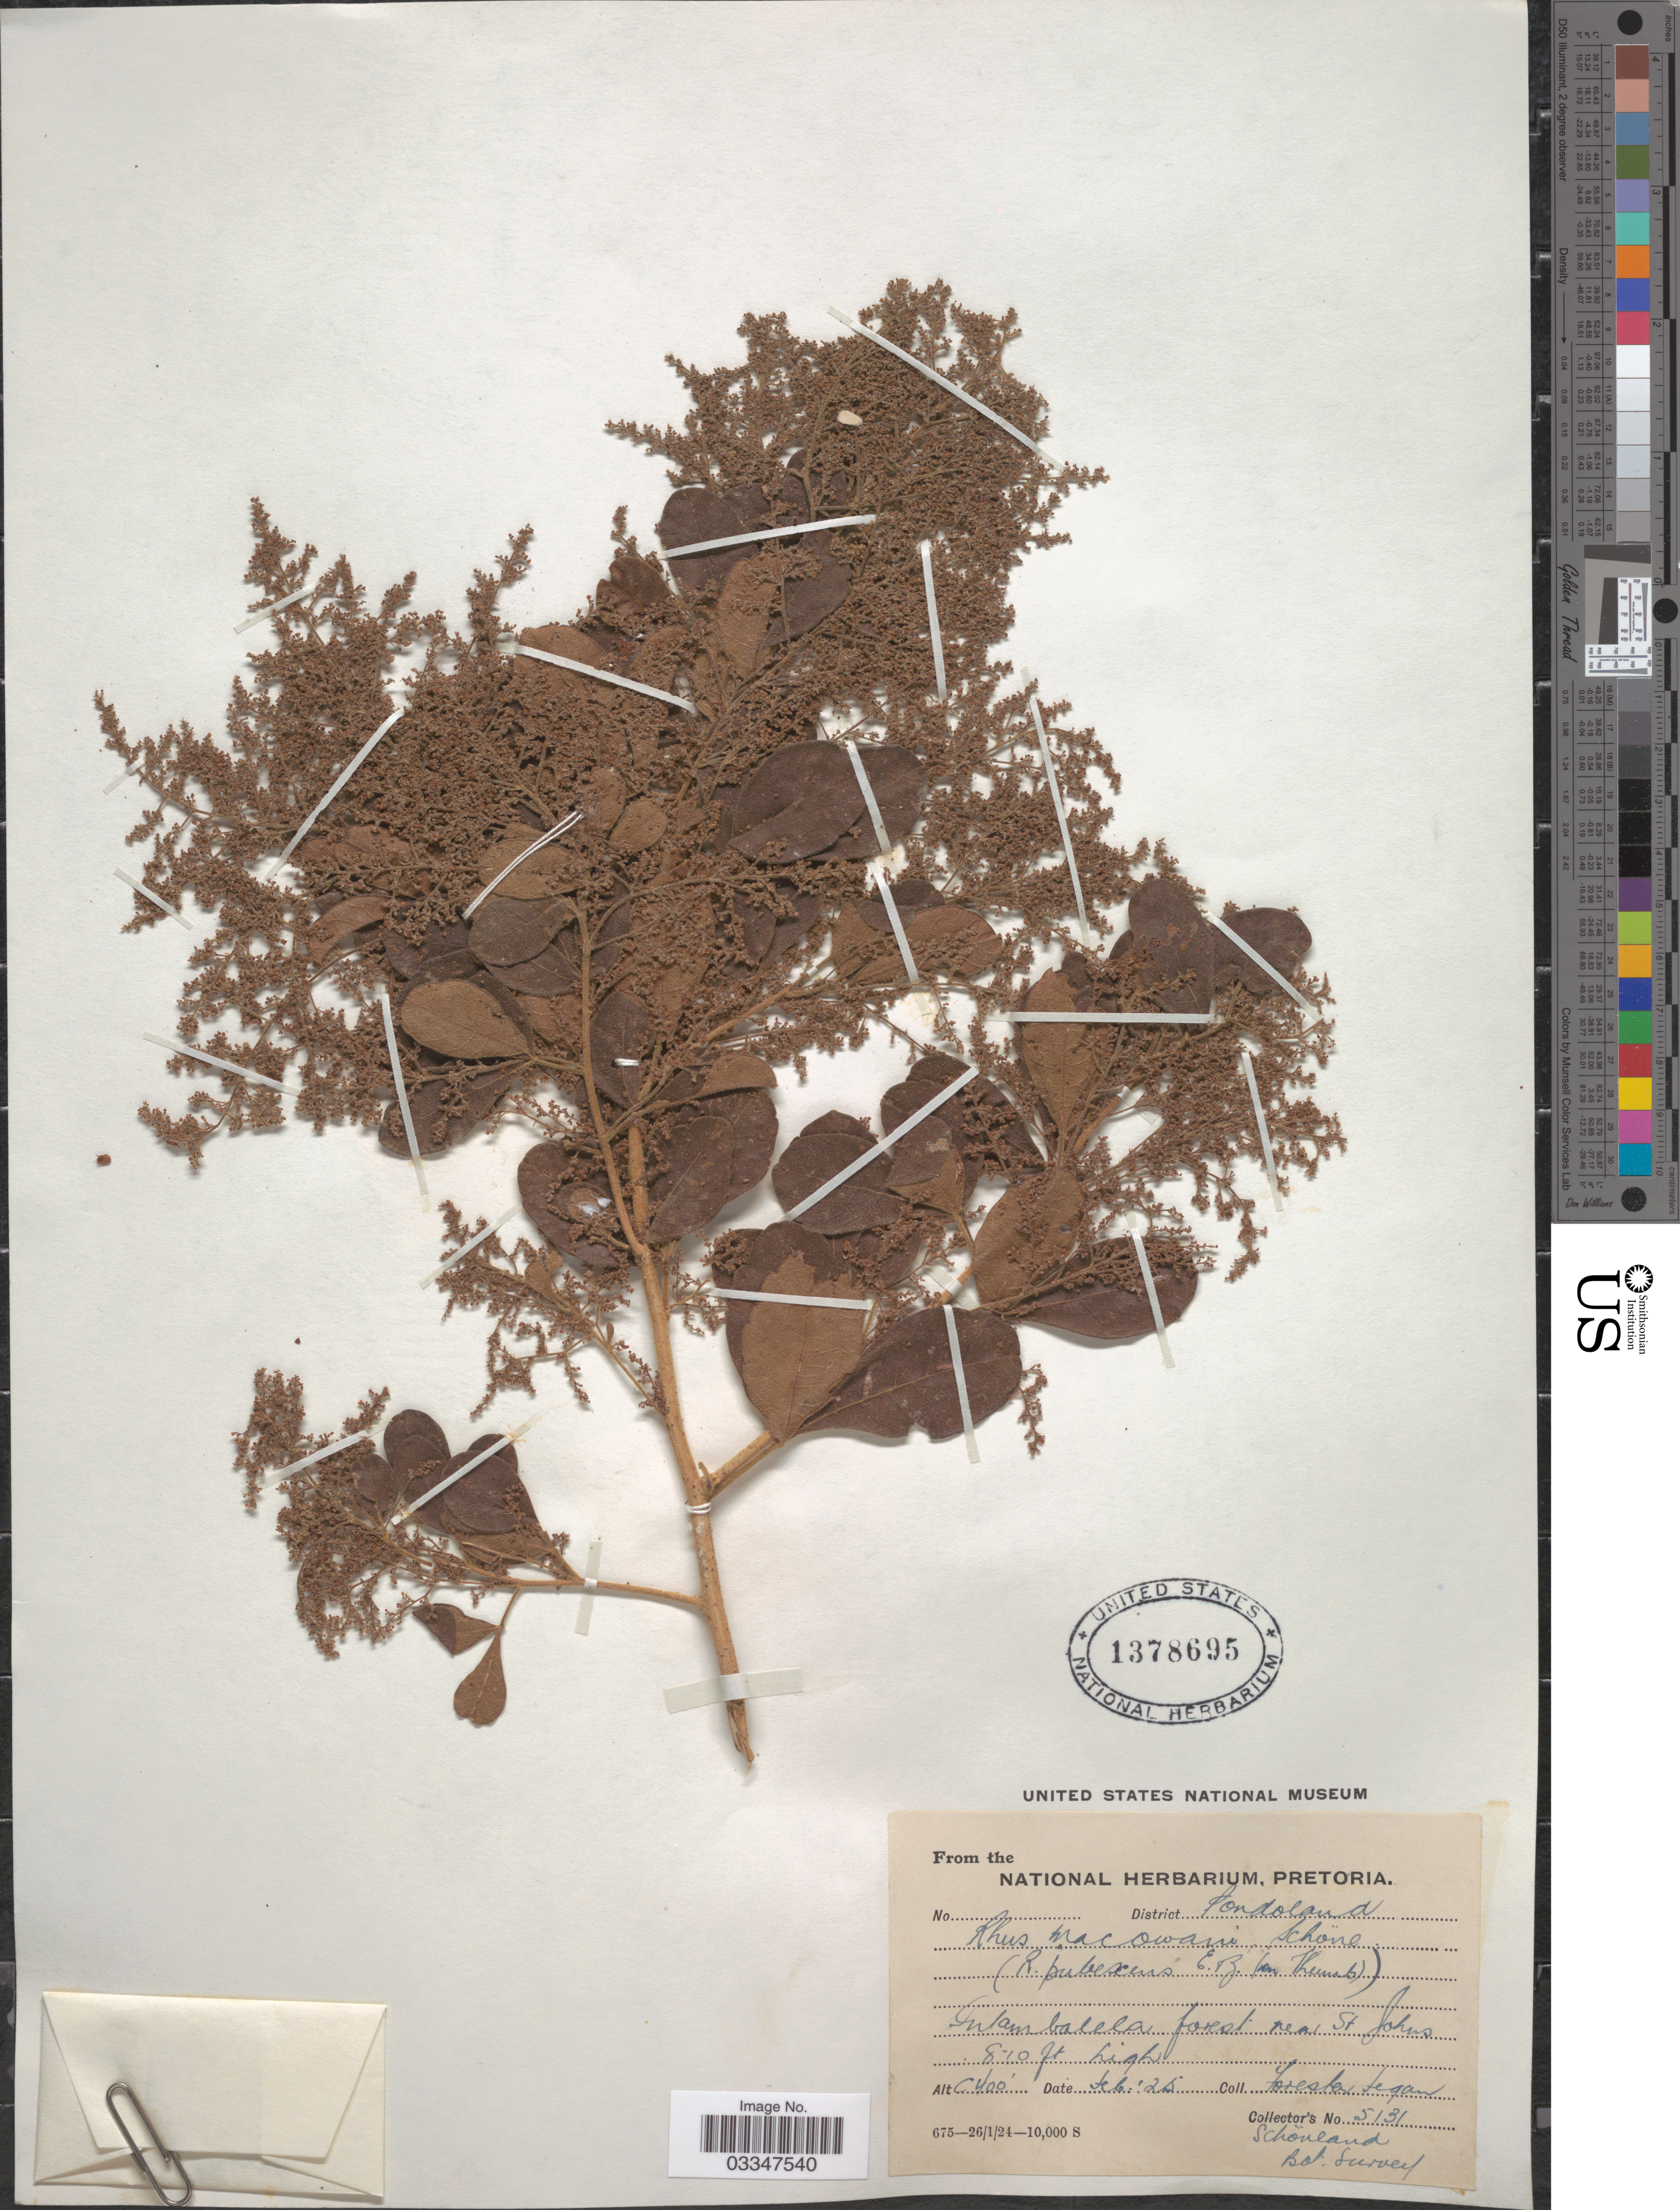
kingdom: Plantae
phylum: Tracheophyta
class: Magnoliopsida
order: Sapindales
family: Anacardiaceae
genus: Rhus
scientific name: Rhus macowanii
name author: Schönland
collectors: Forester Tegan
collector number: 5131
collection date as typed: Transcribed d/m/y: /2/25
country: South Africa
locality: District Pondoland. Inlambalela forest near St. Johns.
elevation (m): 122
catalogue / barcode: US 1378695